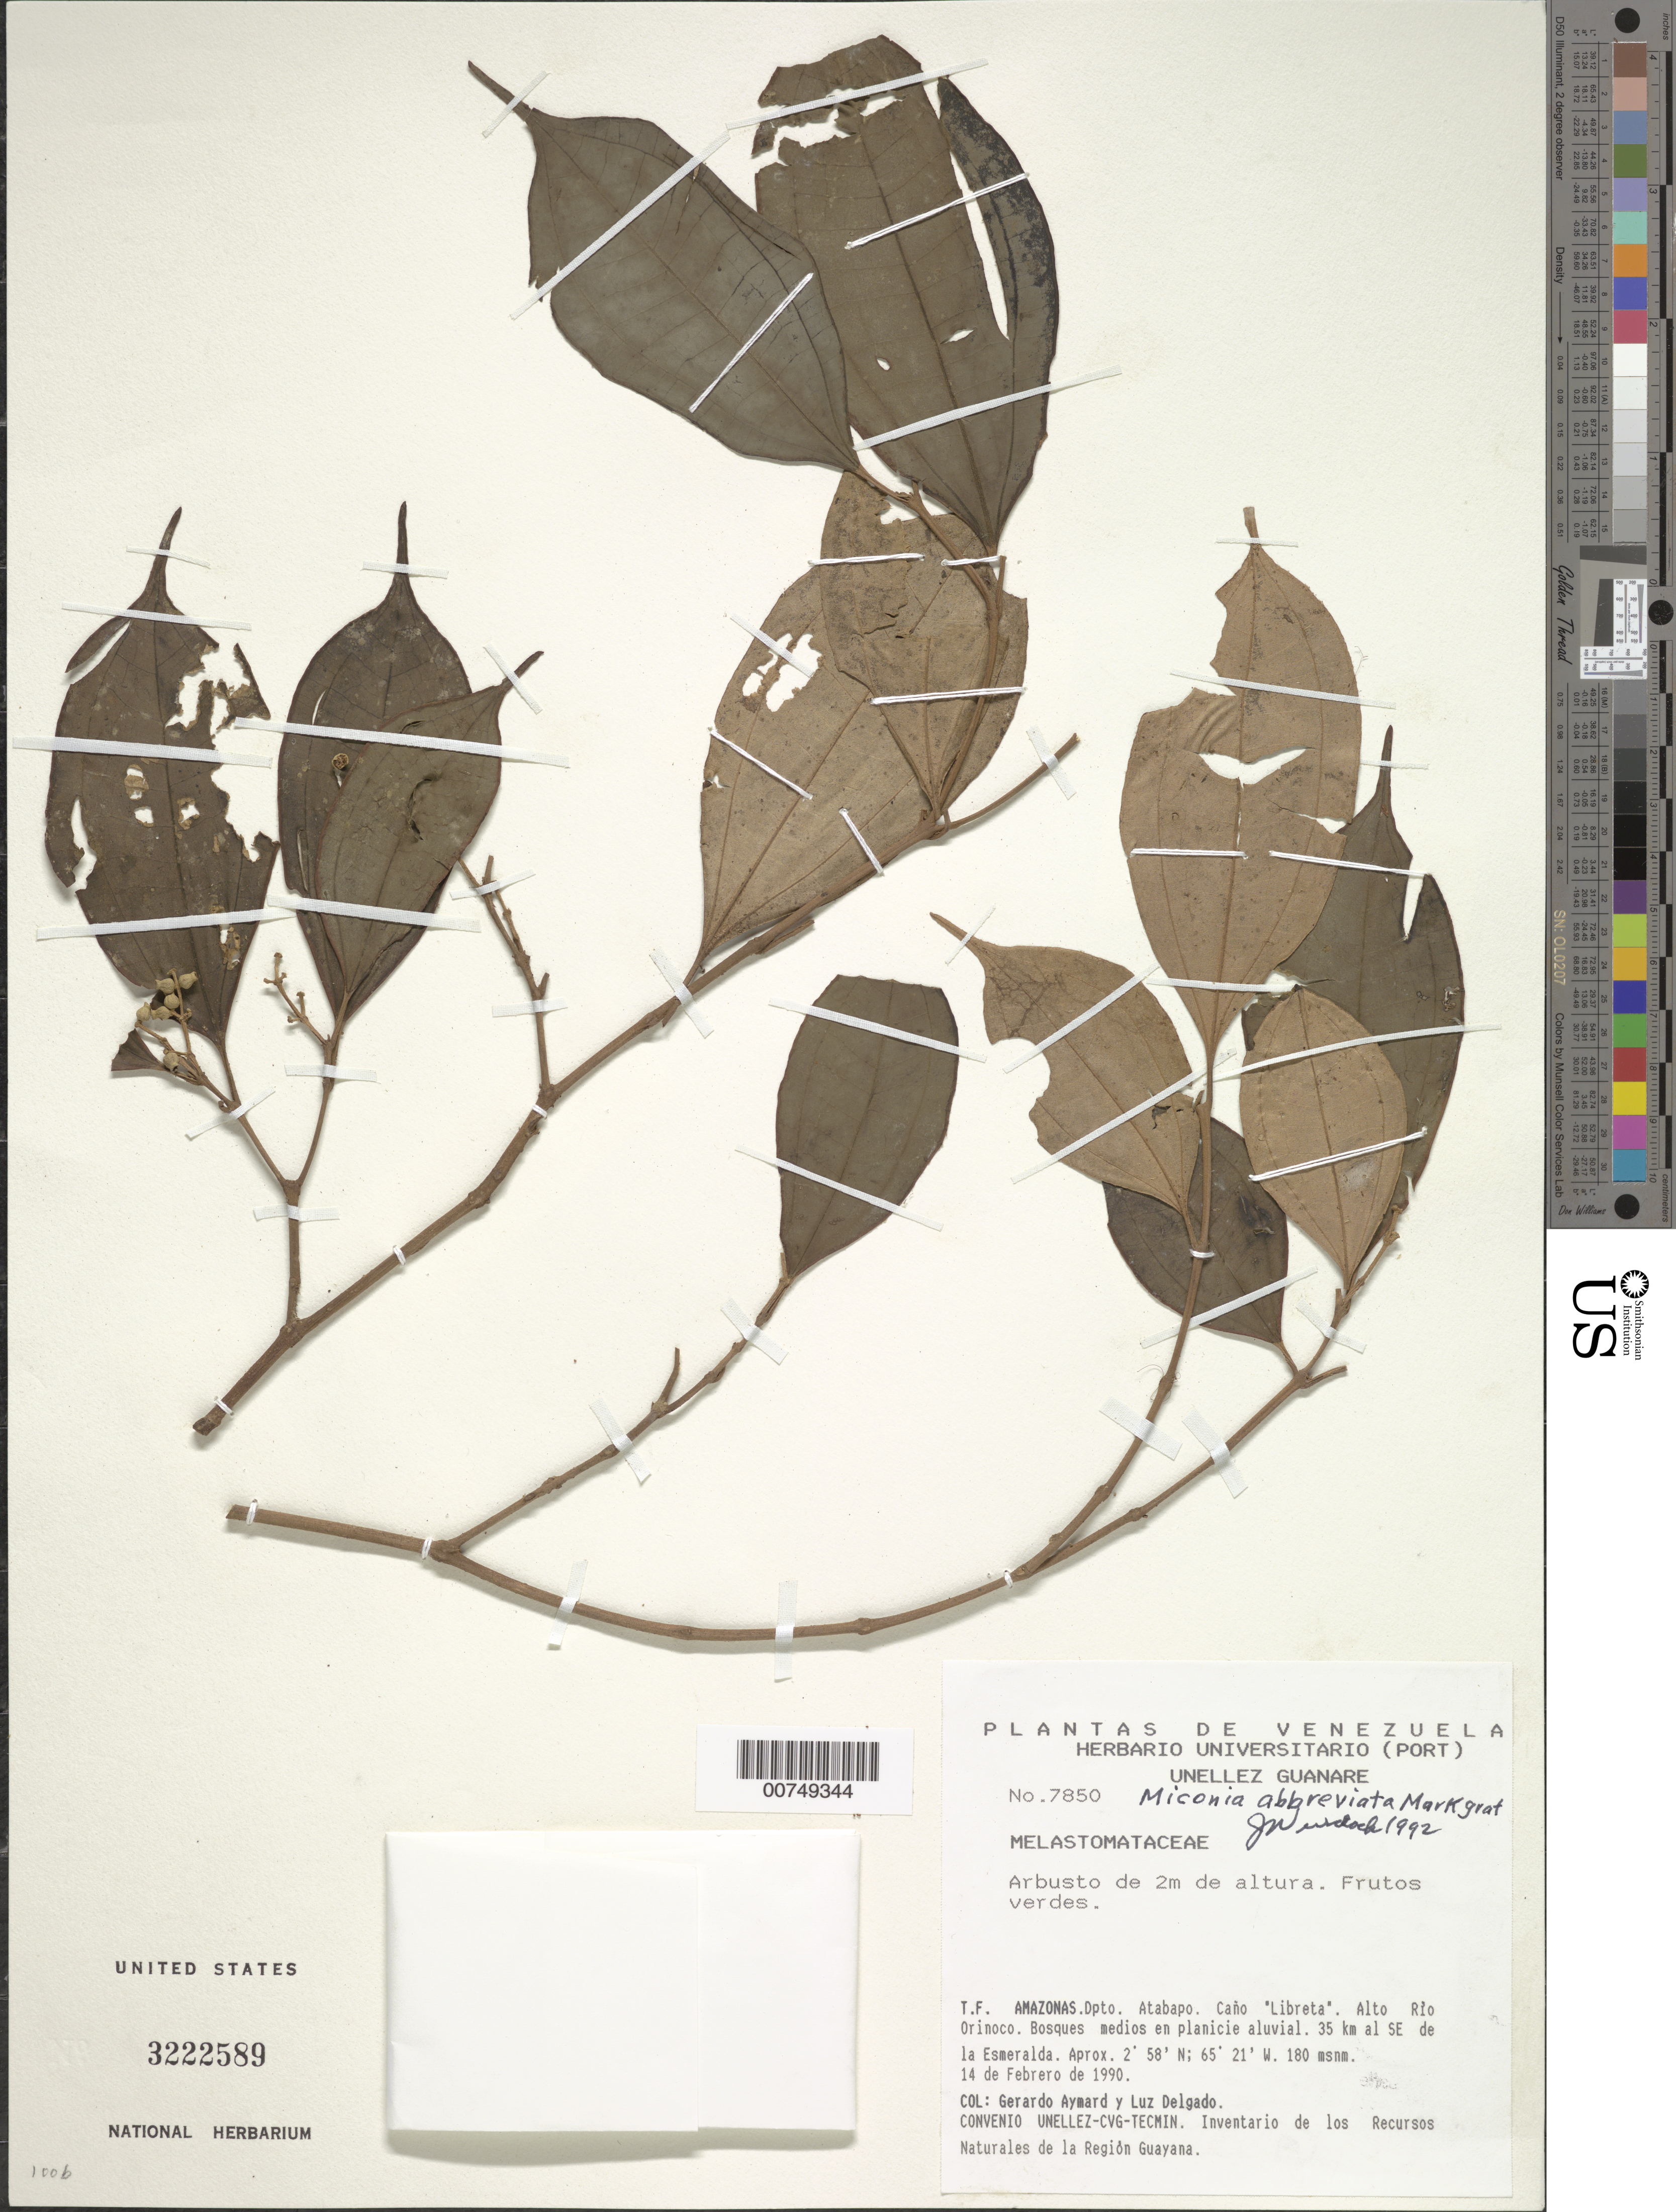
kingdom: Plantae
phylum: Tracheophyta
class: Magnoliopsida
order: Myrtales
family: Melastomataceae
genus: Miconia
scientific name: Miconia abbreviata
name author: Markgr.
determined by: Wurdack, John J., (US), US (UNITED STATES)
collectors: G. A. Aymard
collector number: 7850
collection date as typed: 14-Feb-90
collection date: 1990-02-14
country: Venezuela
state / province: Amazonas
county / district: Atabapo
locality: Caño "Libreta", Alto Río Orinoco; 35 km al SE de la Esmeralda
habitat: Bosques medios en planicie aluvial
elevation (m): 180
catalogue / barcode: US 3222589